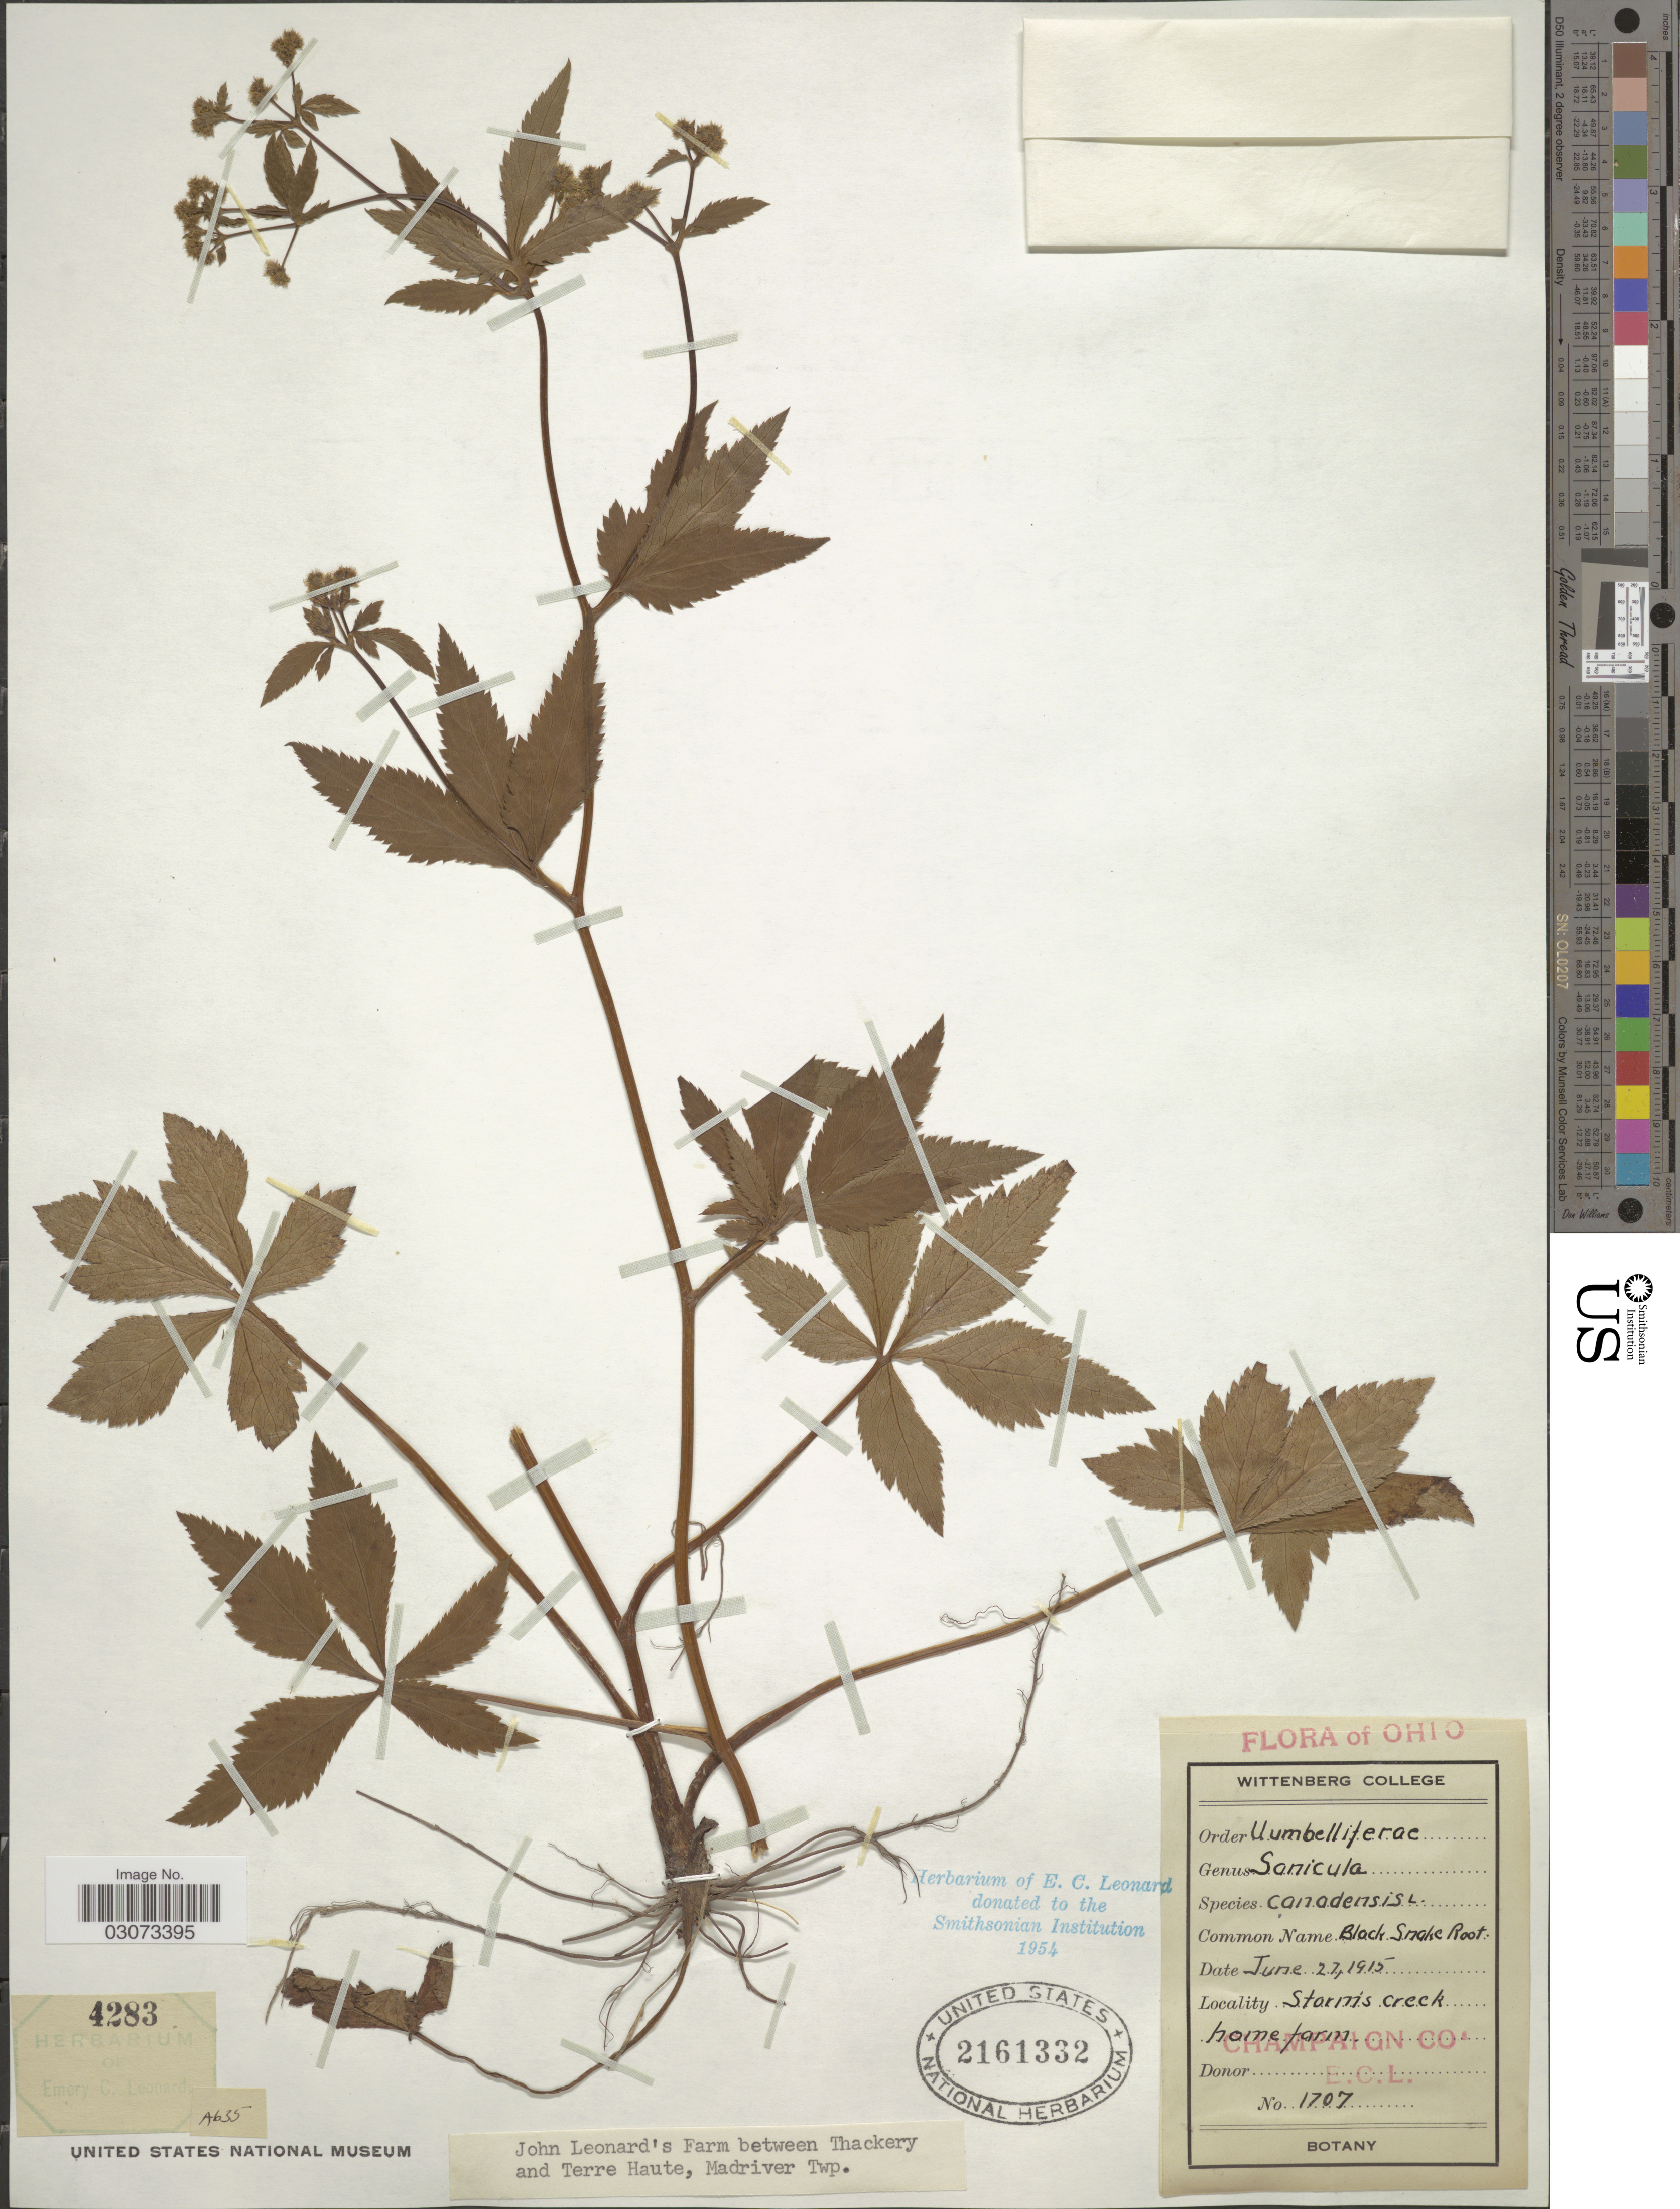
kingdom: Plantae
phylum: Tracheophyta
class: Magnoliopsida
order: Apiales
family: Apiaceae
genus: Sanicula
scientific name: Sanicula canadensis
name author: L.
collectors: E. C. Leonard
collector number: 1707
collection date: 1915-06-27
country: United States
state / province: Ohio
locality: Storm's Creek home farm. Champaign Co. John Leonard's Farm between Thackery and Terre Haute, Madriver Twp.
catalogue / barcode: US 2161332